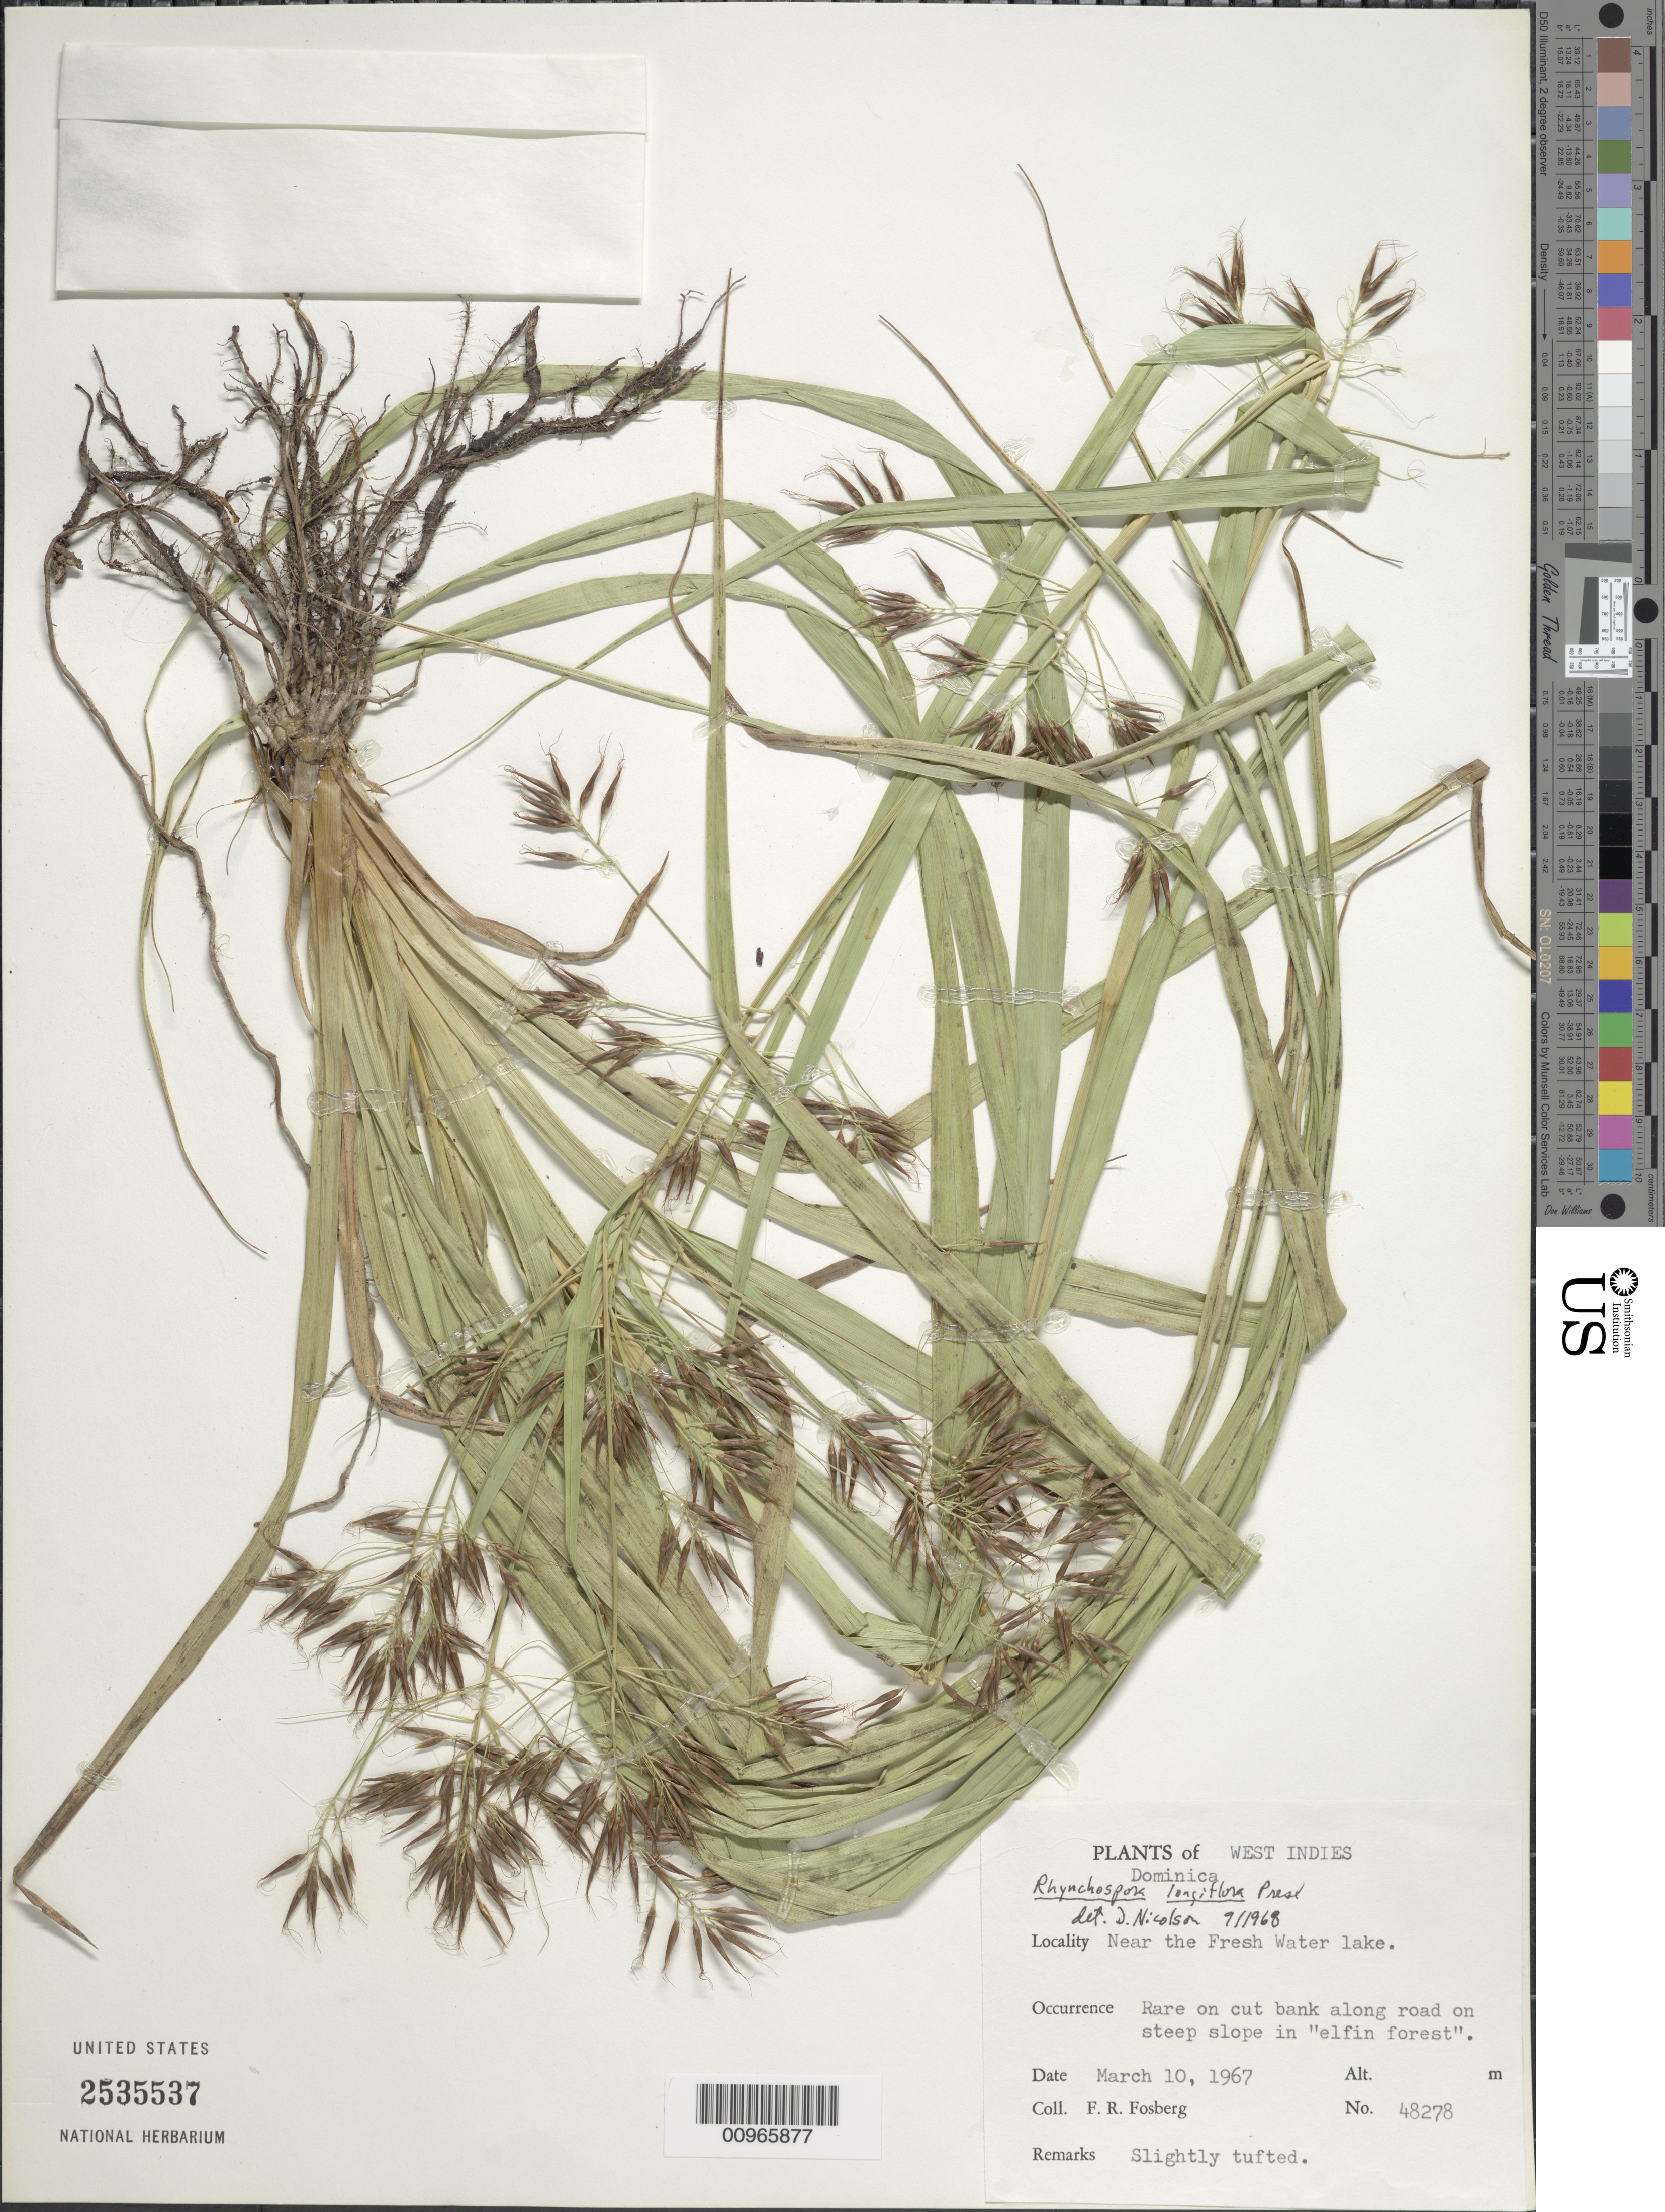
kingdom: Plantae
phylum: Tracheophyta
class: Liliopsida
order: Poales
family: Cyperaceae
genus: Rhynchospora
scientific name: Rhynchospora longiflora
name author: C. Presl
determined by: Nicolson, Dan H.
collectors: F. R. Fosberg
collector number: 48278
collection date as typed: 10 Mar 1967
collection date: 1967-03-10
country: Dominica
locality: Near the Fresh Water Lake, on cut bank along road on steep slope in "elfin forest"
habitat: On cut bank along road on steep slope in "elfin forest"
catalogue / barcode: US 2535537